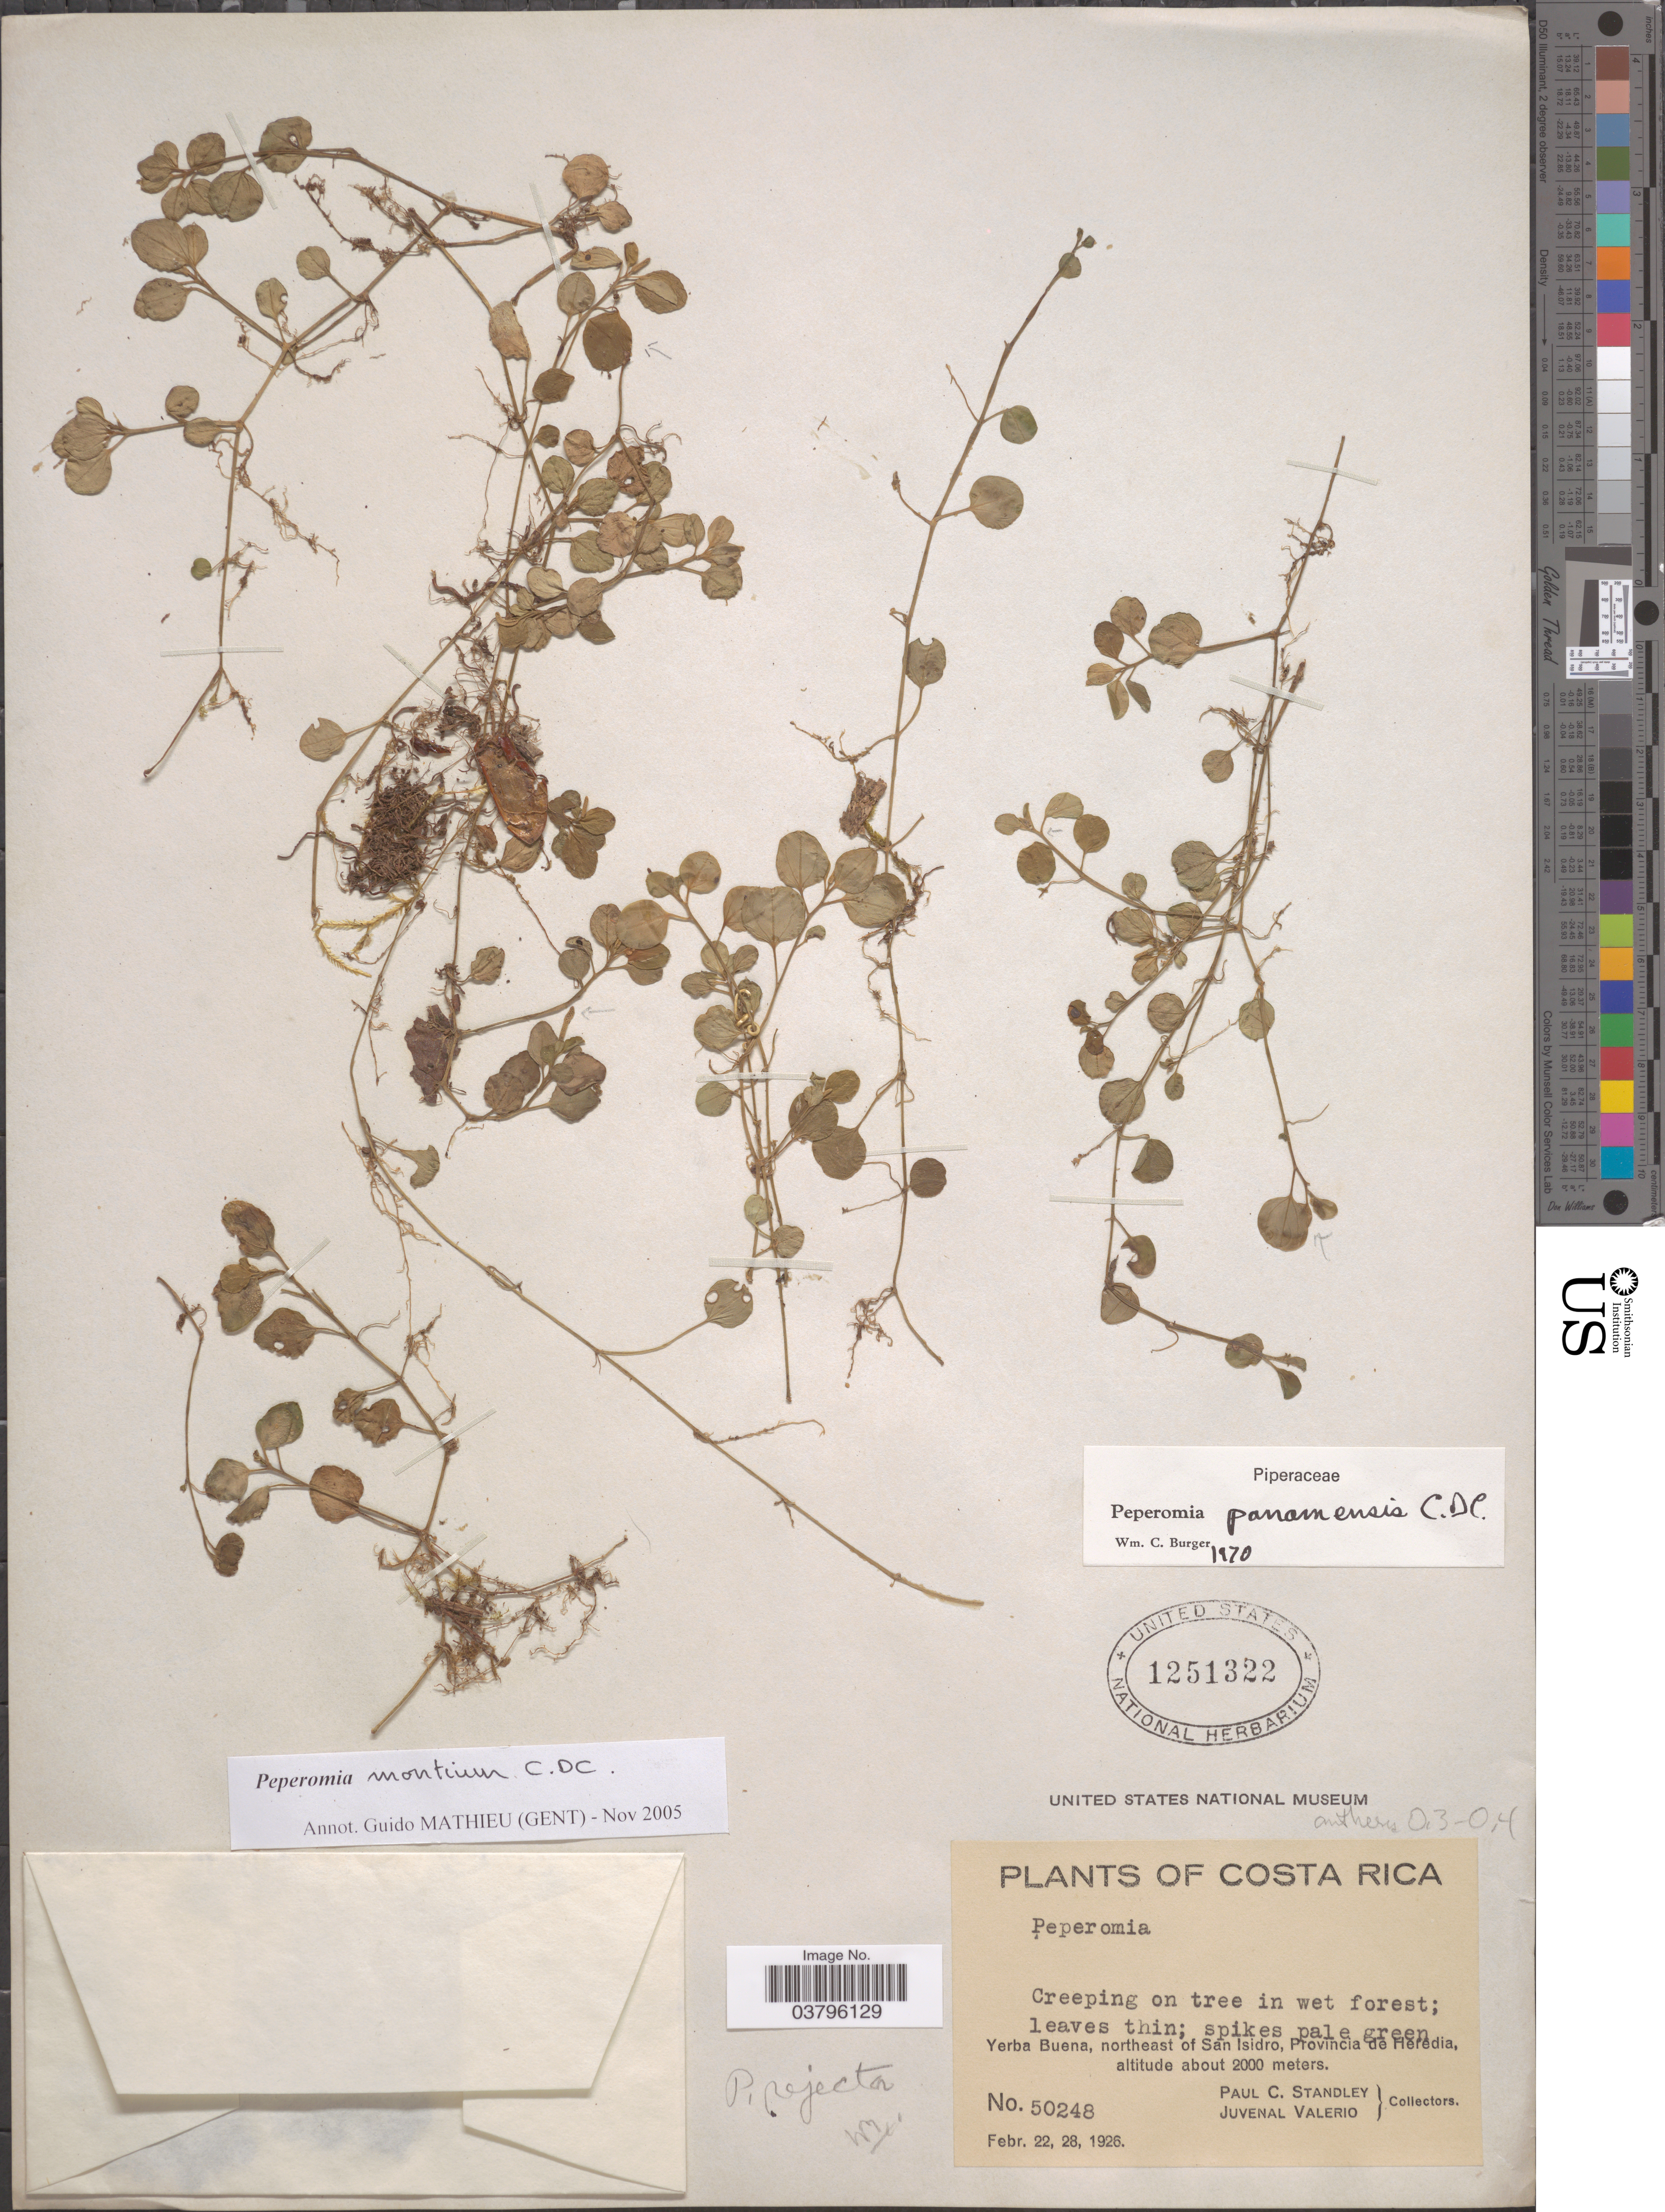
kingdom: Plantae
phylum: Tracheophyta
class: Magnoliopsida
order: Piperales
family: Piperaceae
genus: Peperomia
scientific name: Peperomia montium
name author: C. DC.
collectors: P. C. Standley & J. Valerio R.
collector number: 50248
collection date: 1926-02-22/1926-02-28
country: Costa Rica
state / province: Heredia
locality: Yerba Buena, northeast of San Isidro.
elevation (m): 2000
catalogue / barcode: US 1251322